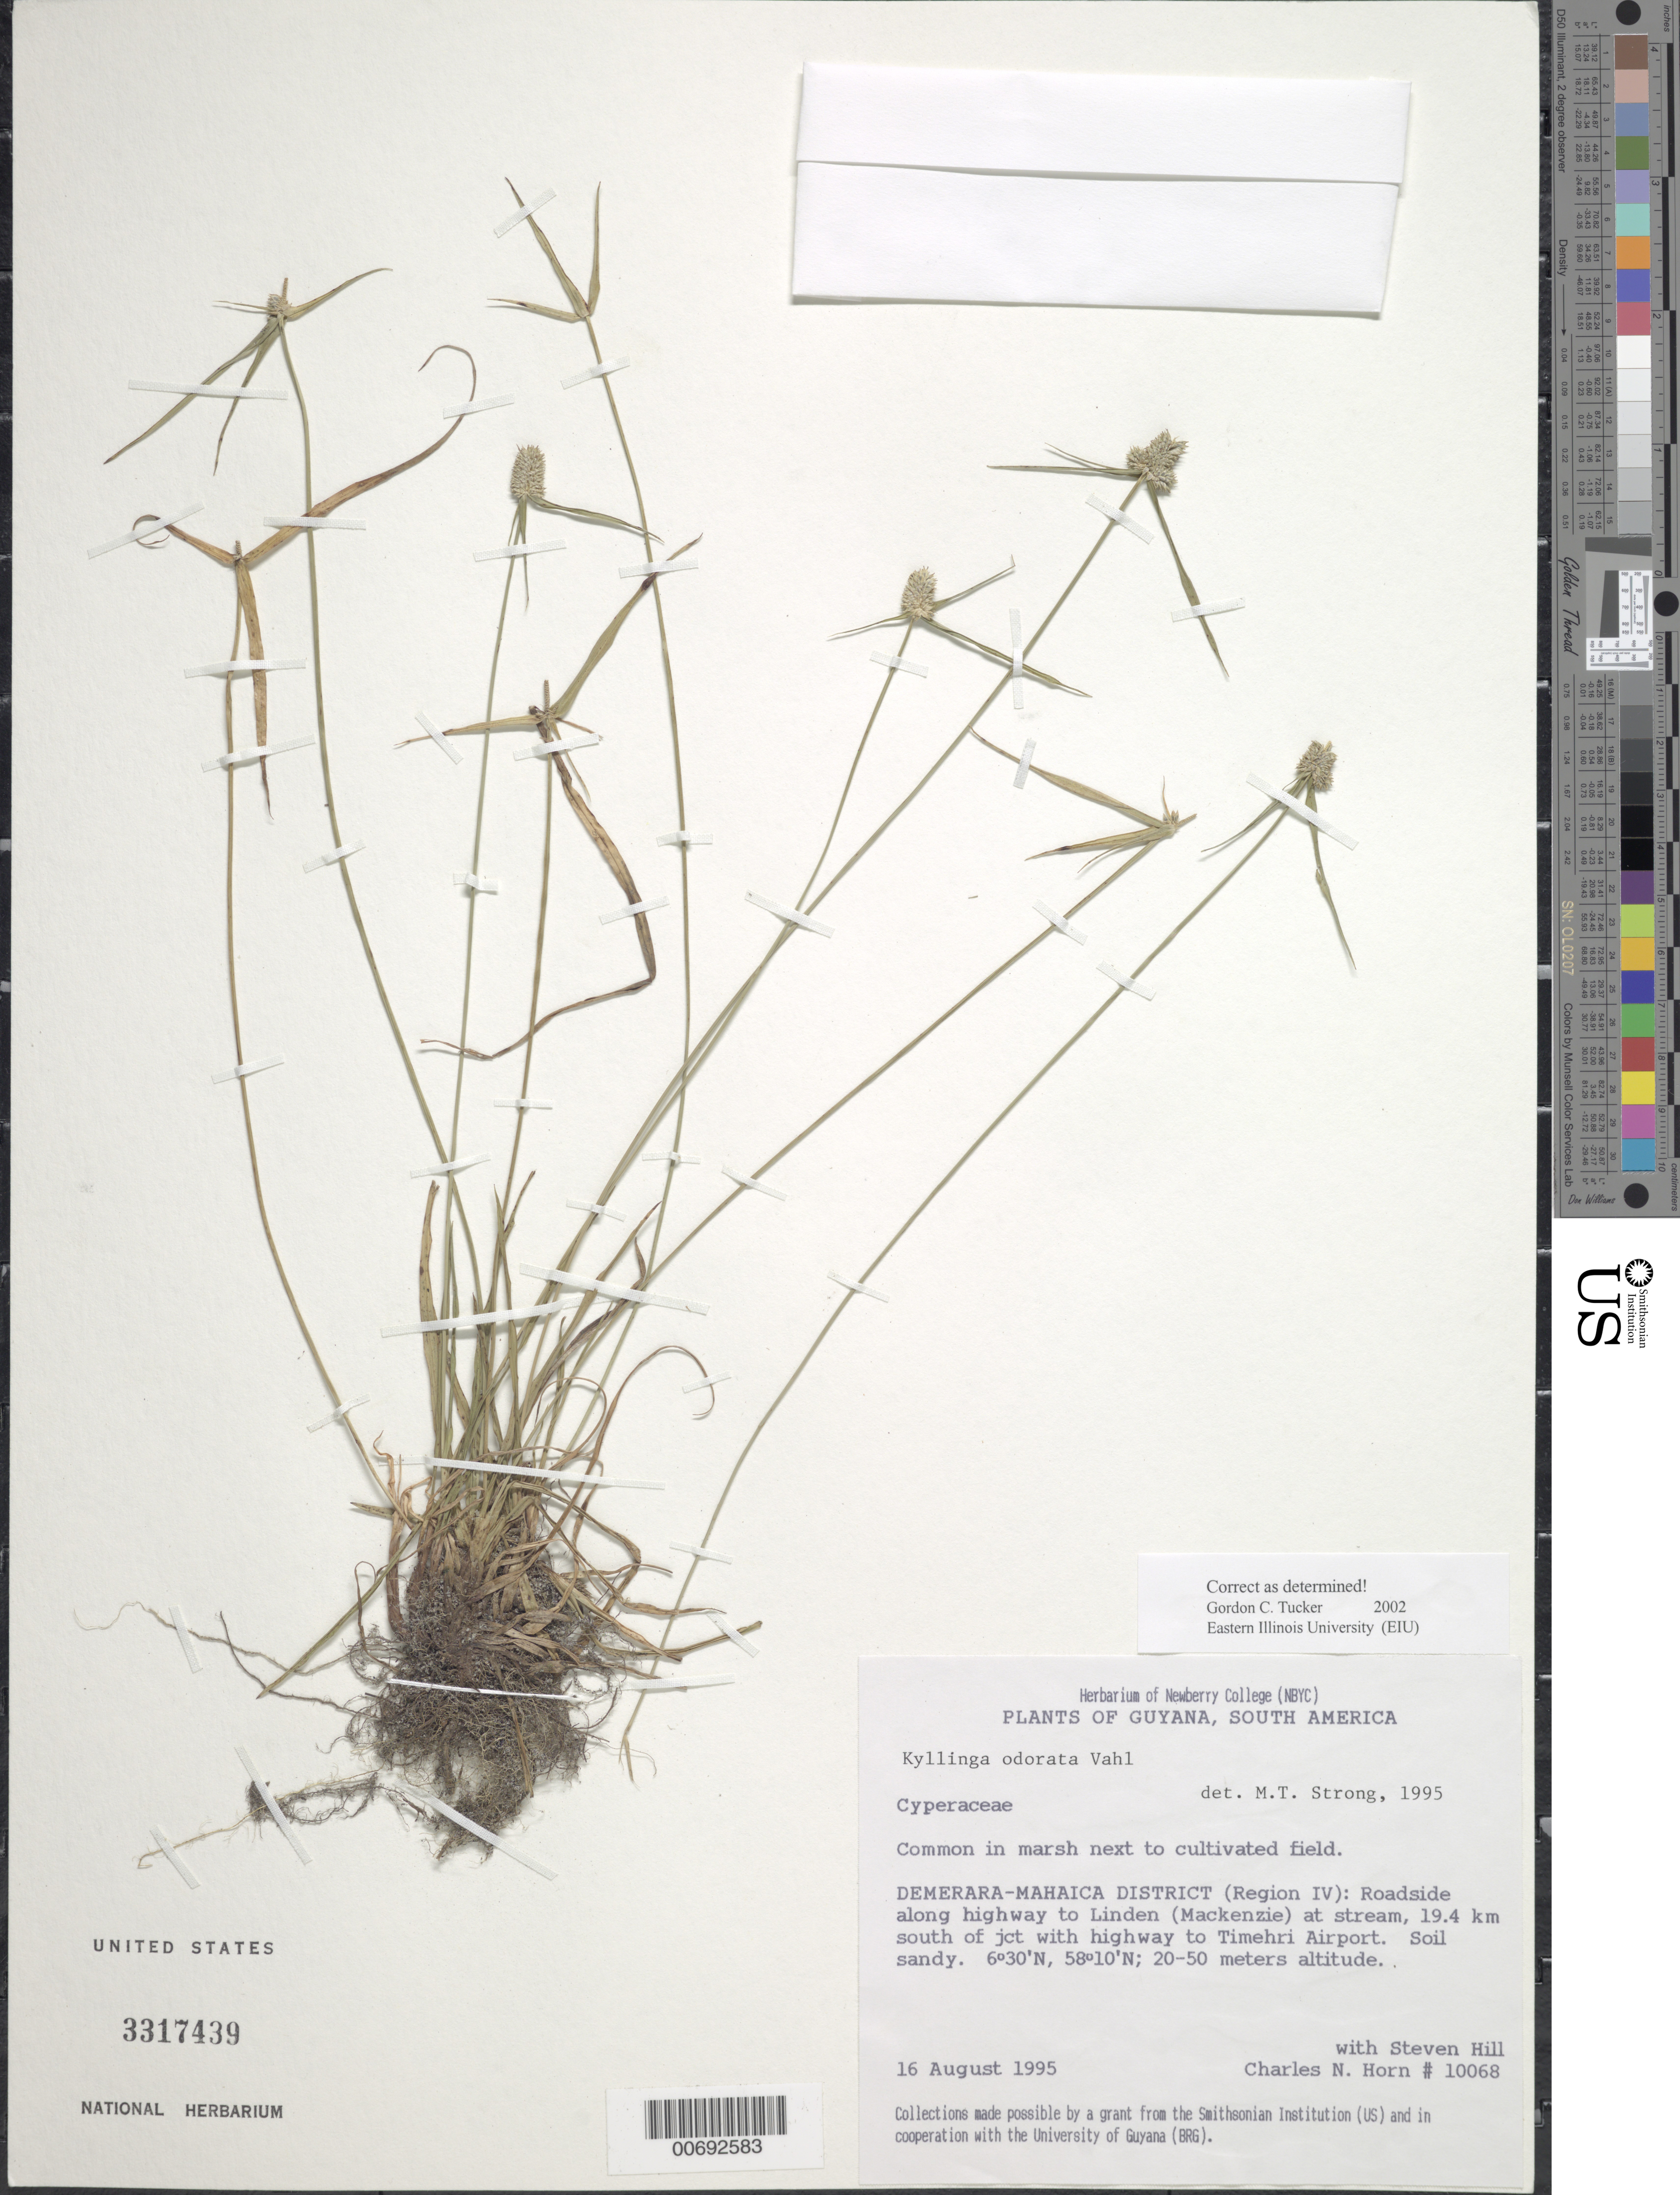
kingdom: Plantae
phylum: Tracheophyta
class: Liliopsida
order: Poales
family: Cyperaceae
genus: Cyperus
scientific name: Cyperus sesquiflorus subsp. sesquiflorus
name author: (Torr.) Mattf. & Kük.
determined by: Strong, M. T., (US), Smithsonian Institution - National Museum of Natural History (UNITED STATES)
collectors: C. N. Horn & S. Hill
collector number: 10068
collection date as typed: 16-Aug-95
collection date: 1995-08-16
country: Guyana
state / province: Demerara-Mahaica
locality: Linden (Mackenzie) Hwy.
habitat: Sandy soil; marsh next to cultivated field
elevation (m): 20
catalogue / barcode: US 3317439